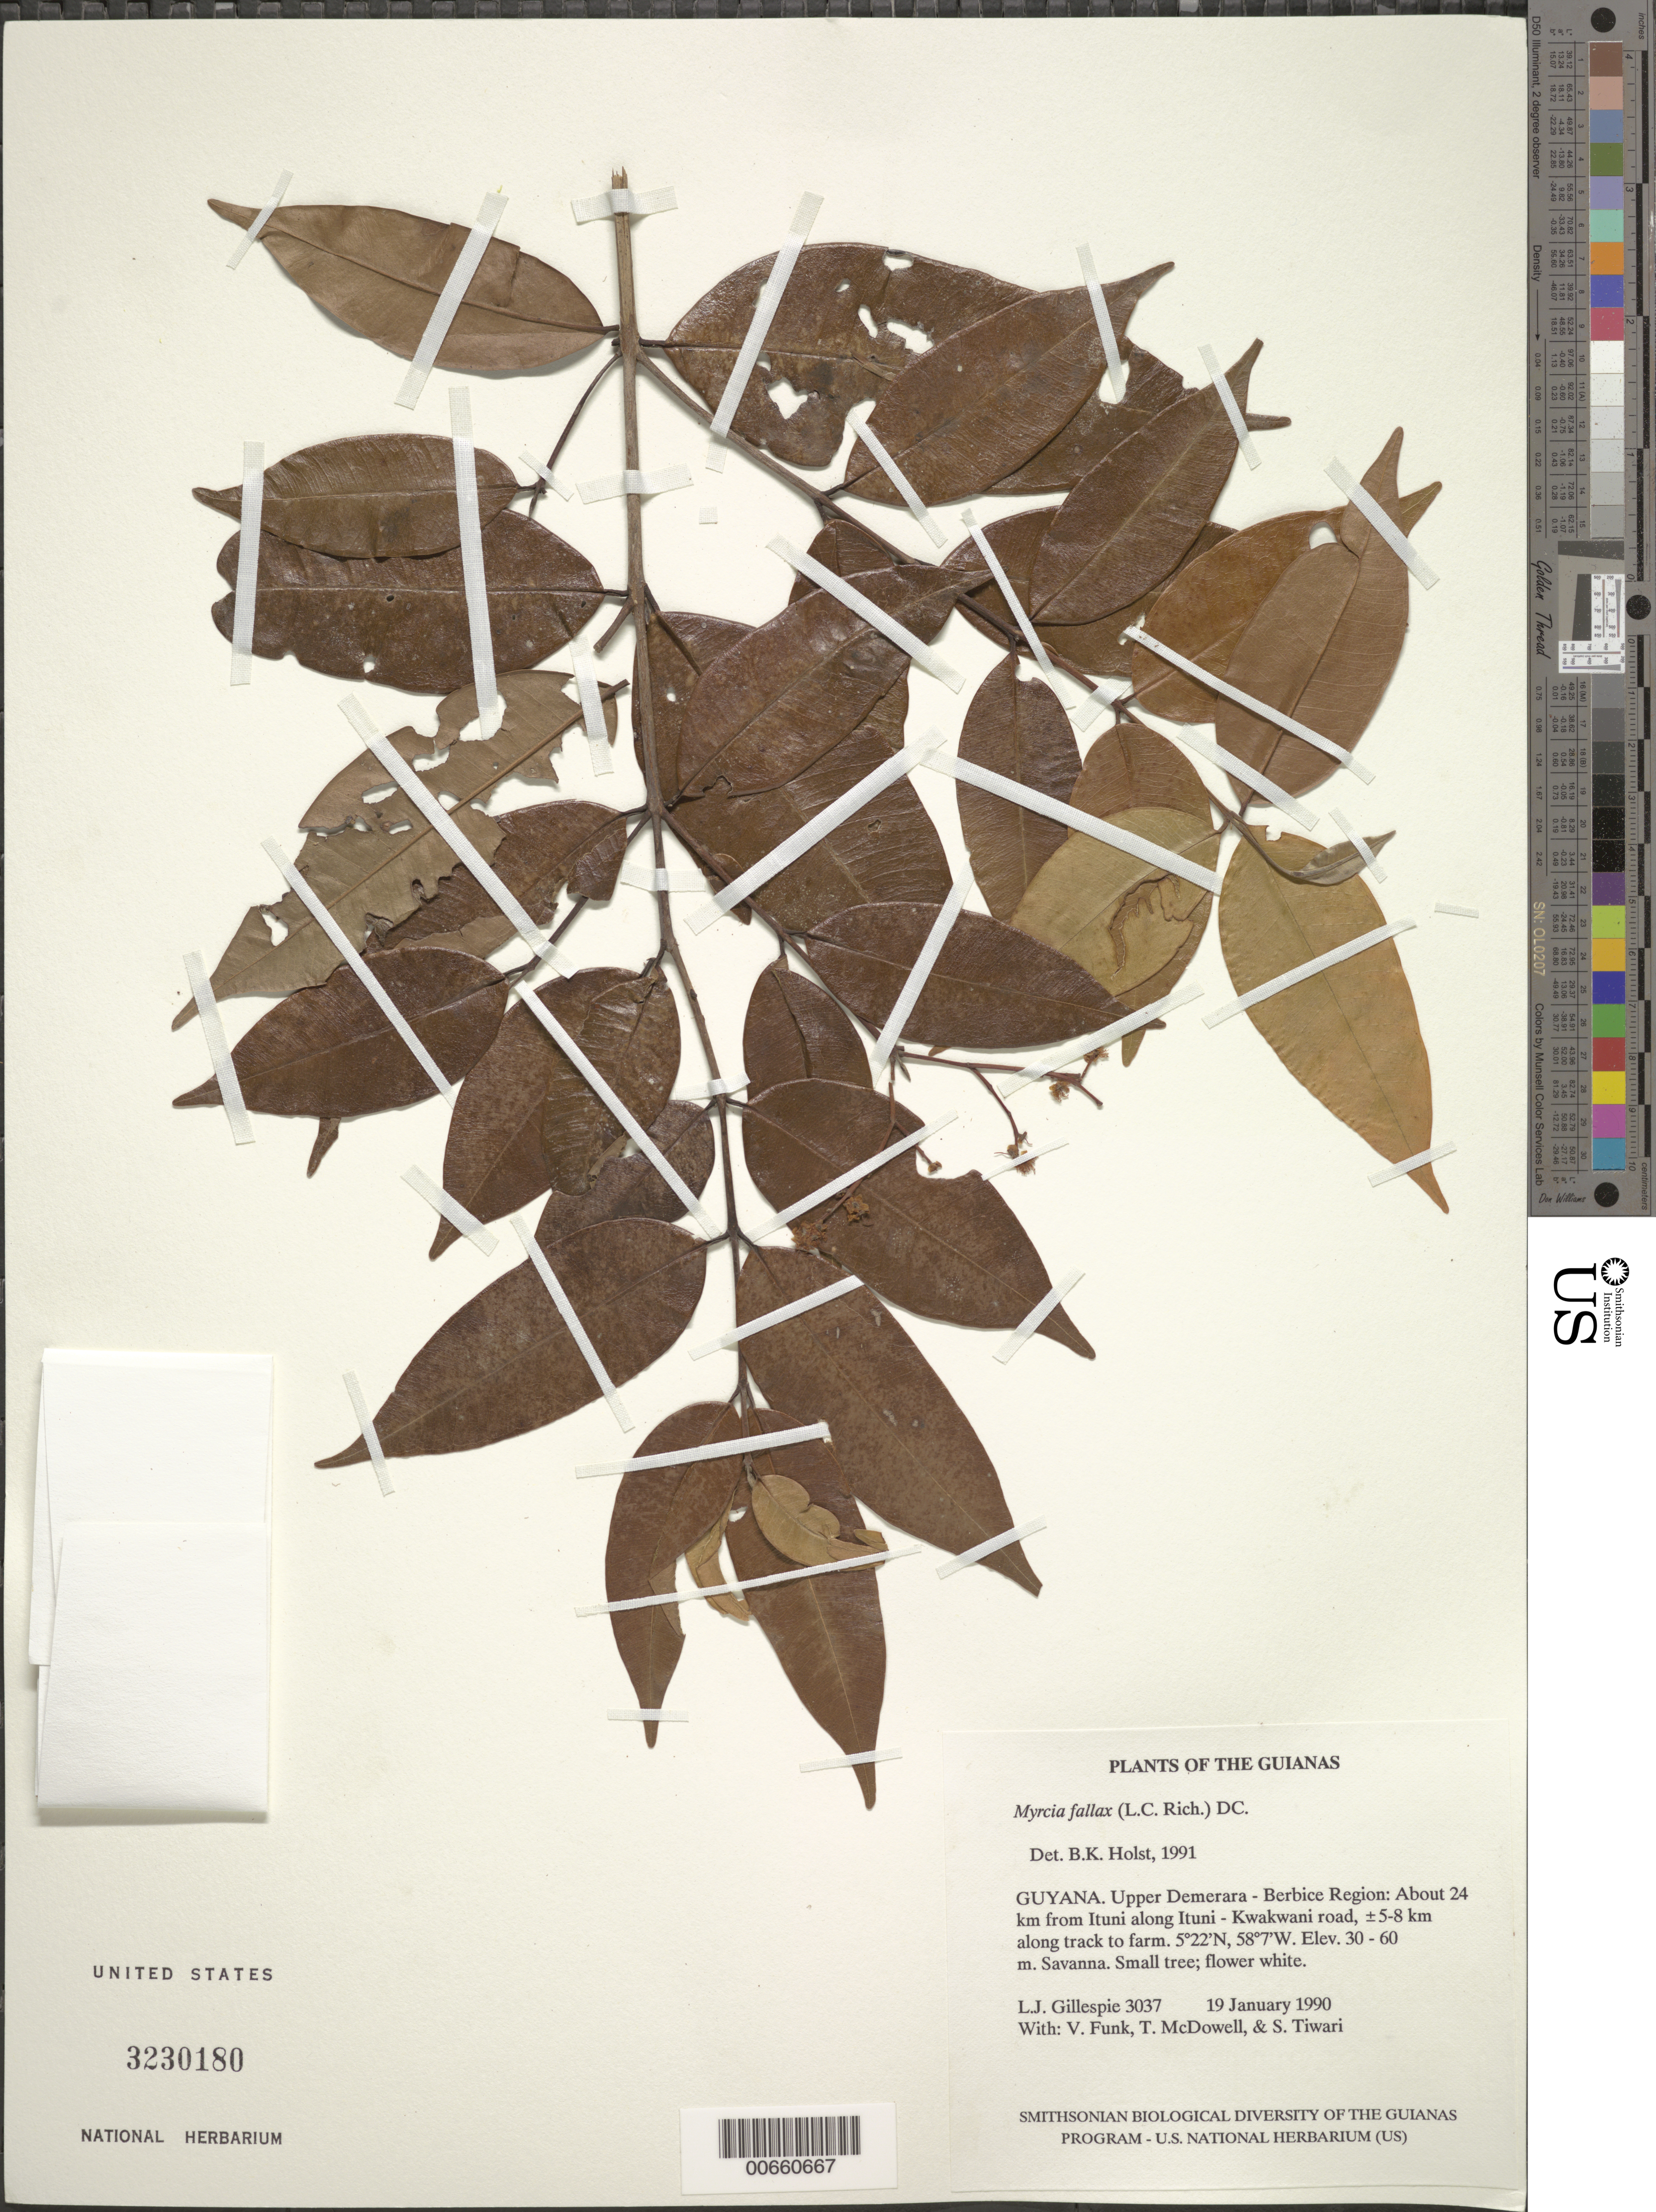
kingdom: Plantae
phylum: Tracheophyta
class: Magnoliopsida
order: Myrtales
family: Myrtaceae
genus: Myrcia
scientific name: Myrcia fallax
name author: (Rich.) DC.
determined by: Holst, Bruce K.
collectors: L. J. Gillespie, V. Funk, T. McDowell & S. Tiwari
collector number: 3037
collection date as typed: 19 January 1990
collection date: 1990-01-19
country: Guyana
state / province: U. Demerara-Berbice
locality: About 24 km from Ituni along Ituni - Kwakwani road, ±5-8 km along track to farm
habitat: Savanna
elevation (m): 30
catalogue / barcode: US 3230180